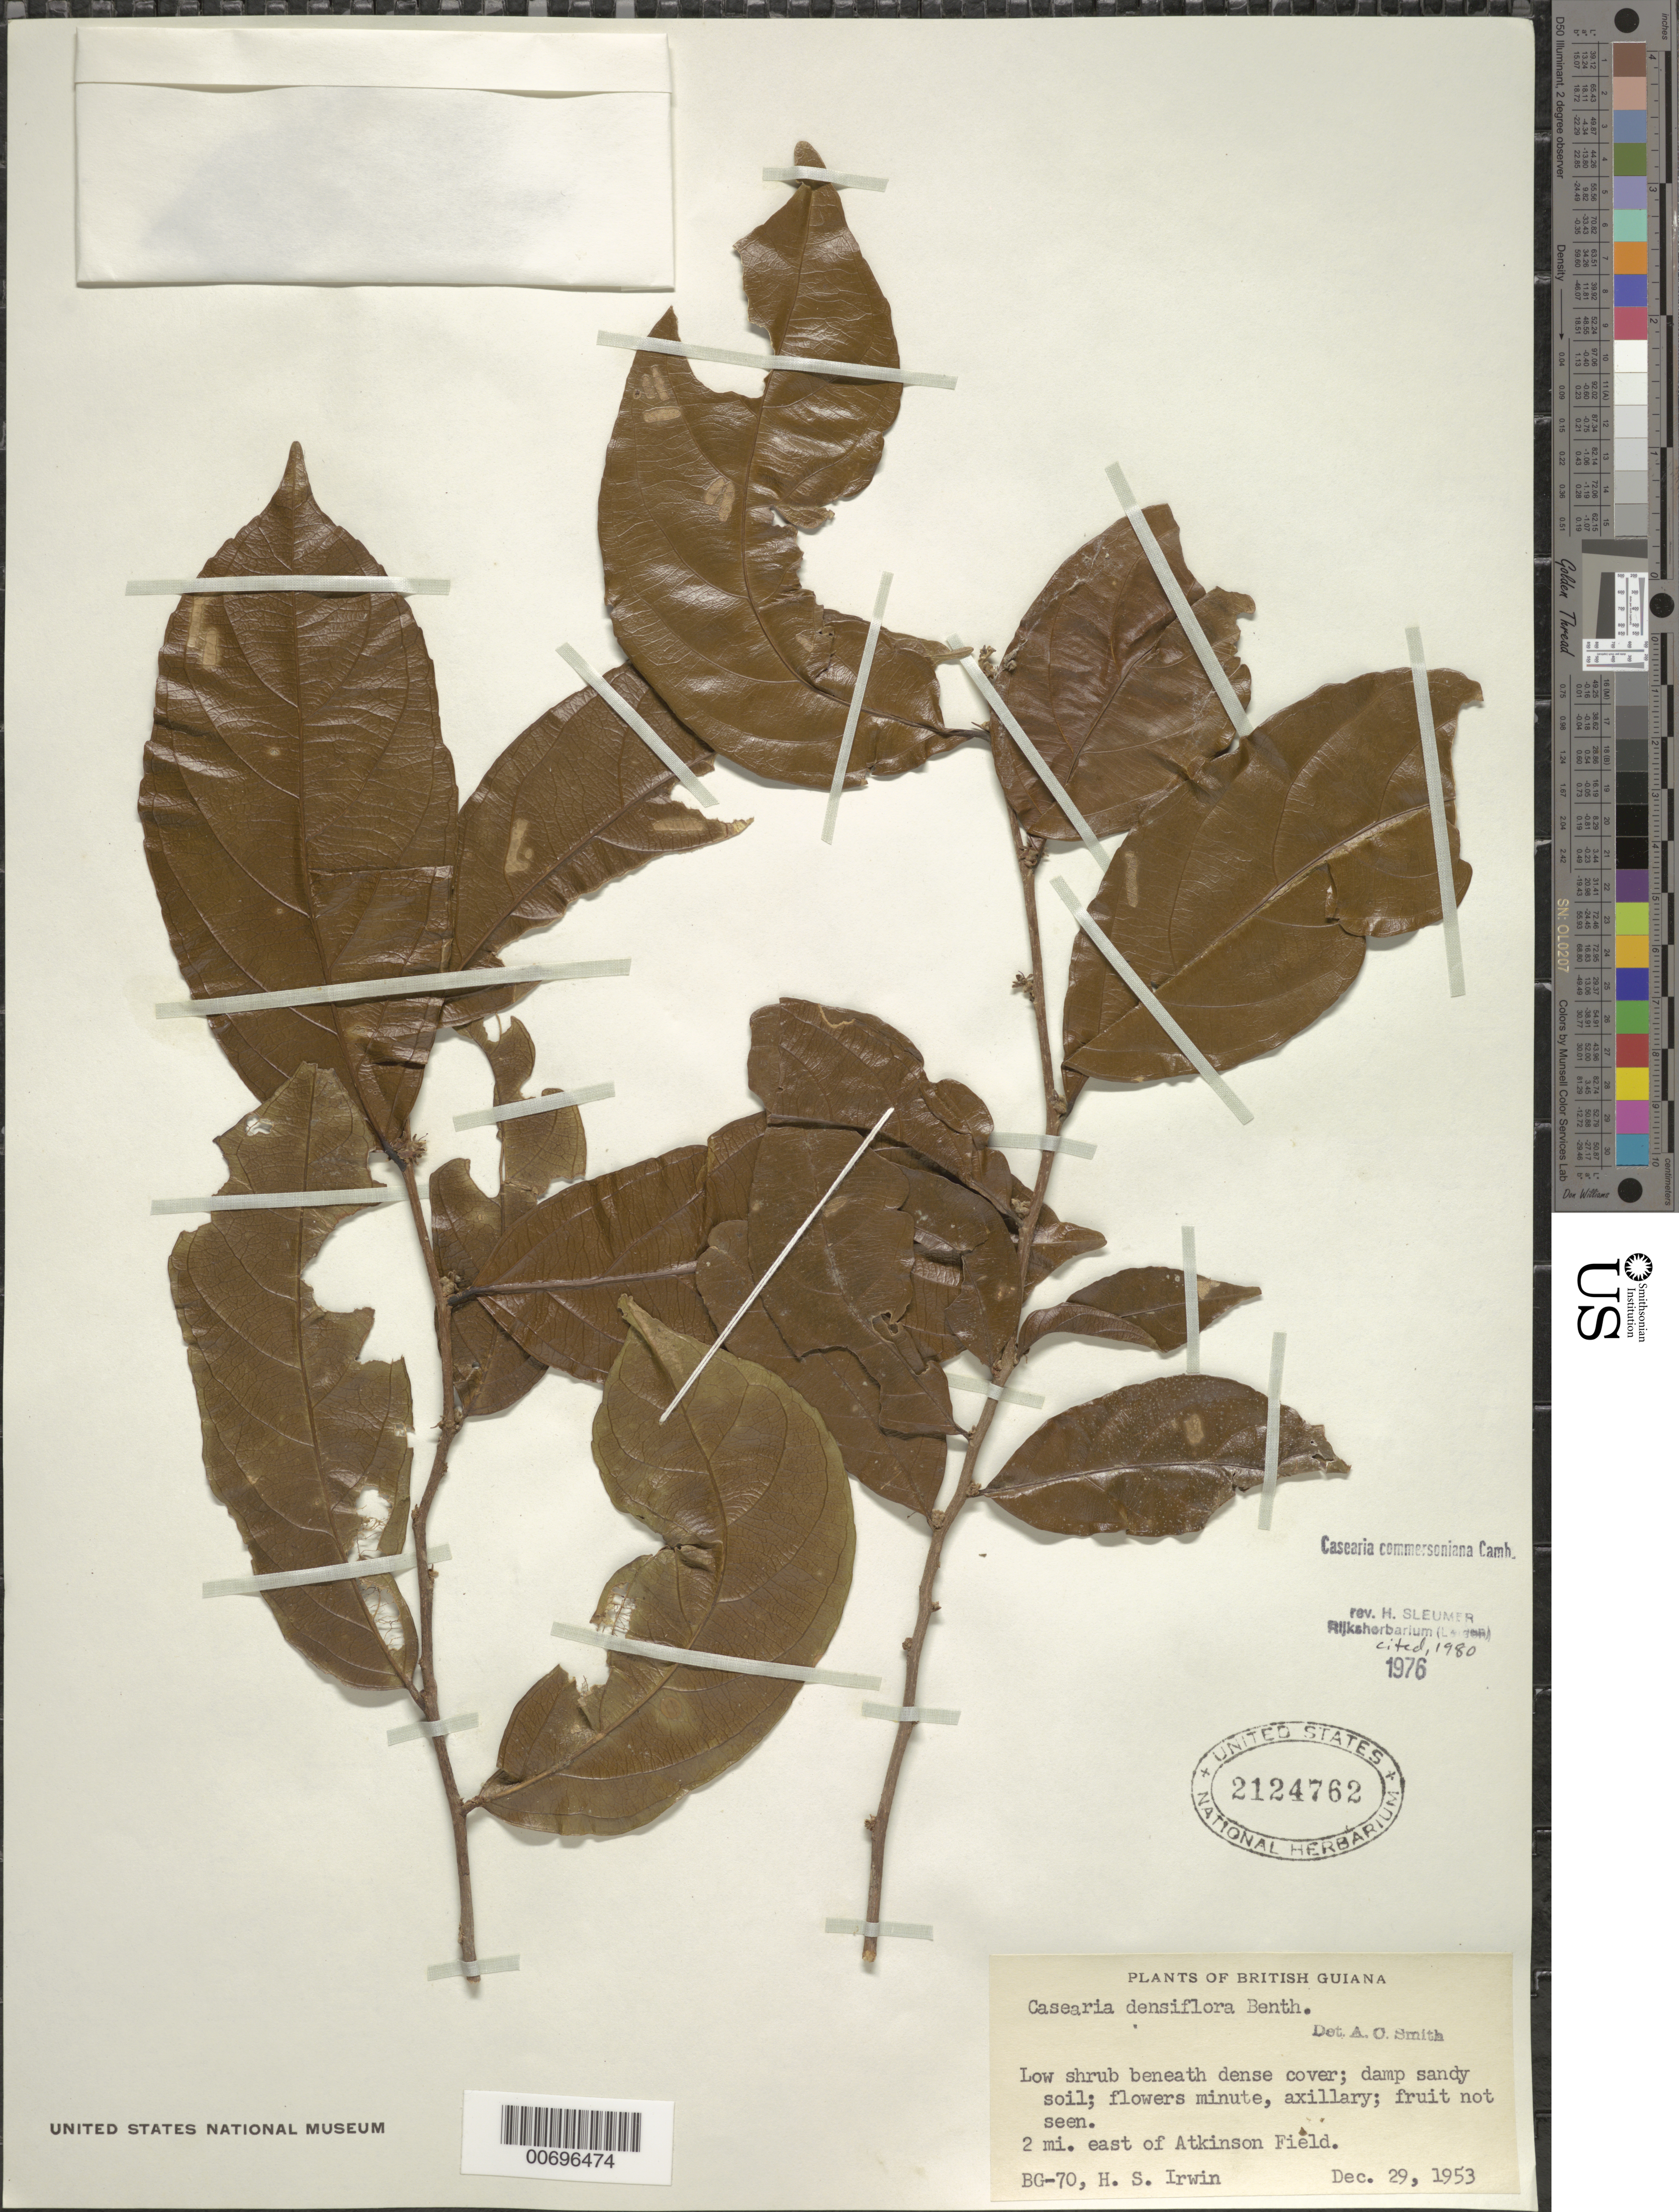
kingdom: Plantae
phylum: Tracheophyta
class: Magnoliopsida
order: Malpighiales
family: Salicaceae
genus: Piparea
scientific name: Piparea dentata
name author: Aubl.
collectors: H. Irwin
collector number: BG 70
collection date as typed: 29-Dec-53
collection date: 1953-12-29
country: Guyana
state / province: Demerara-Mahaica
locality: Atkinson Field, 2 mi. E of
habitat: Beneath dense cover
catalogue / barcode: US 2124762